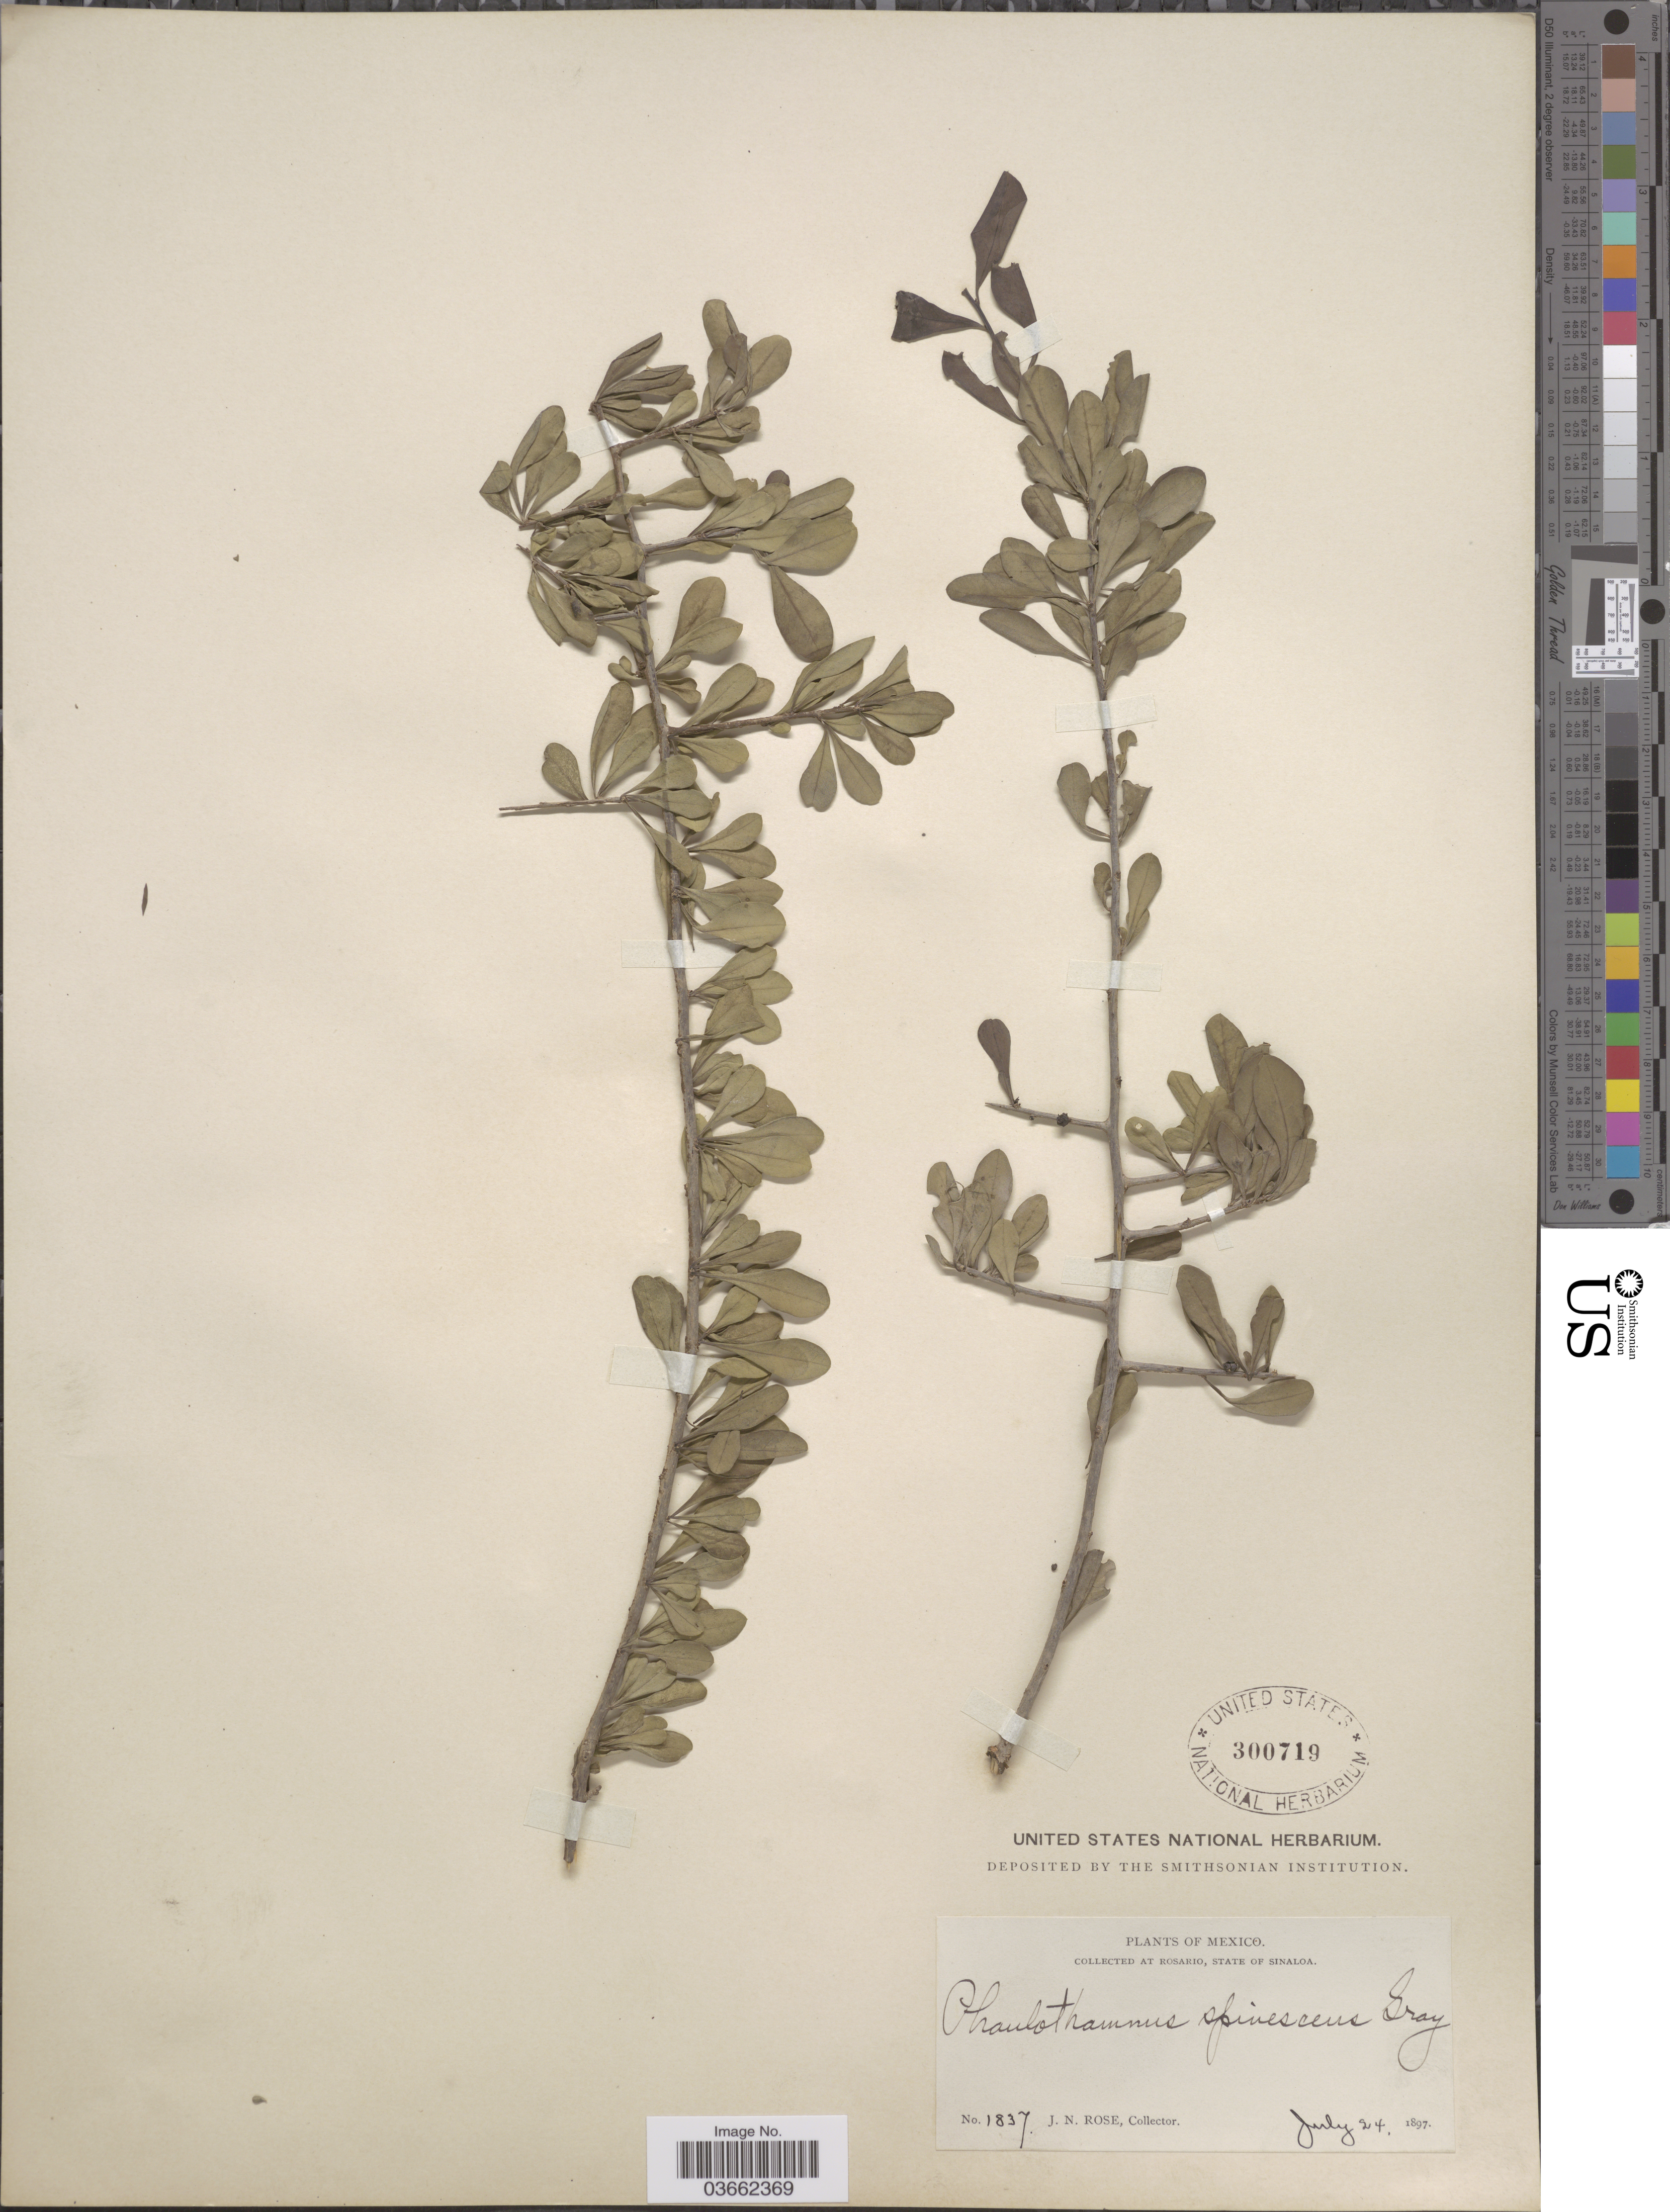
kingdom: Plantae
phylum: Tracheophyta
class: Magnoliopsida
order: Caryophyllales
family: Achatocarpaceae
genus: Phaulothamnus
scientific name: Phaulothamnus spinescens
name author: A. Gray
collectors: J. N. Rose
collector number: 1837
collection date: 1897-07-24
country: Mexico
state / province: Sinaloa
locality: Rosario.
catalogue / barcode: US 300719